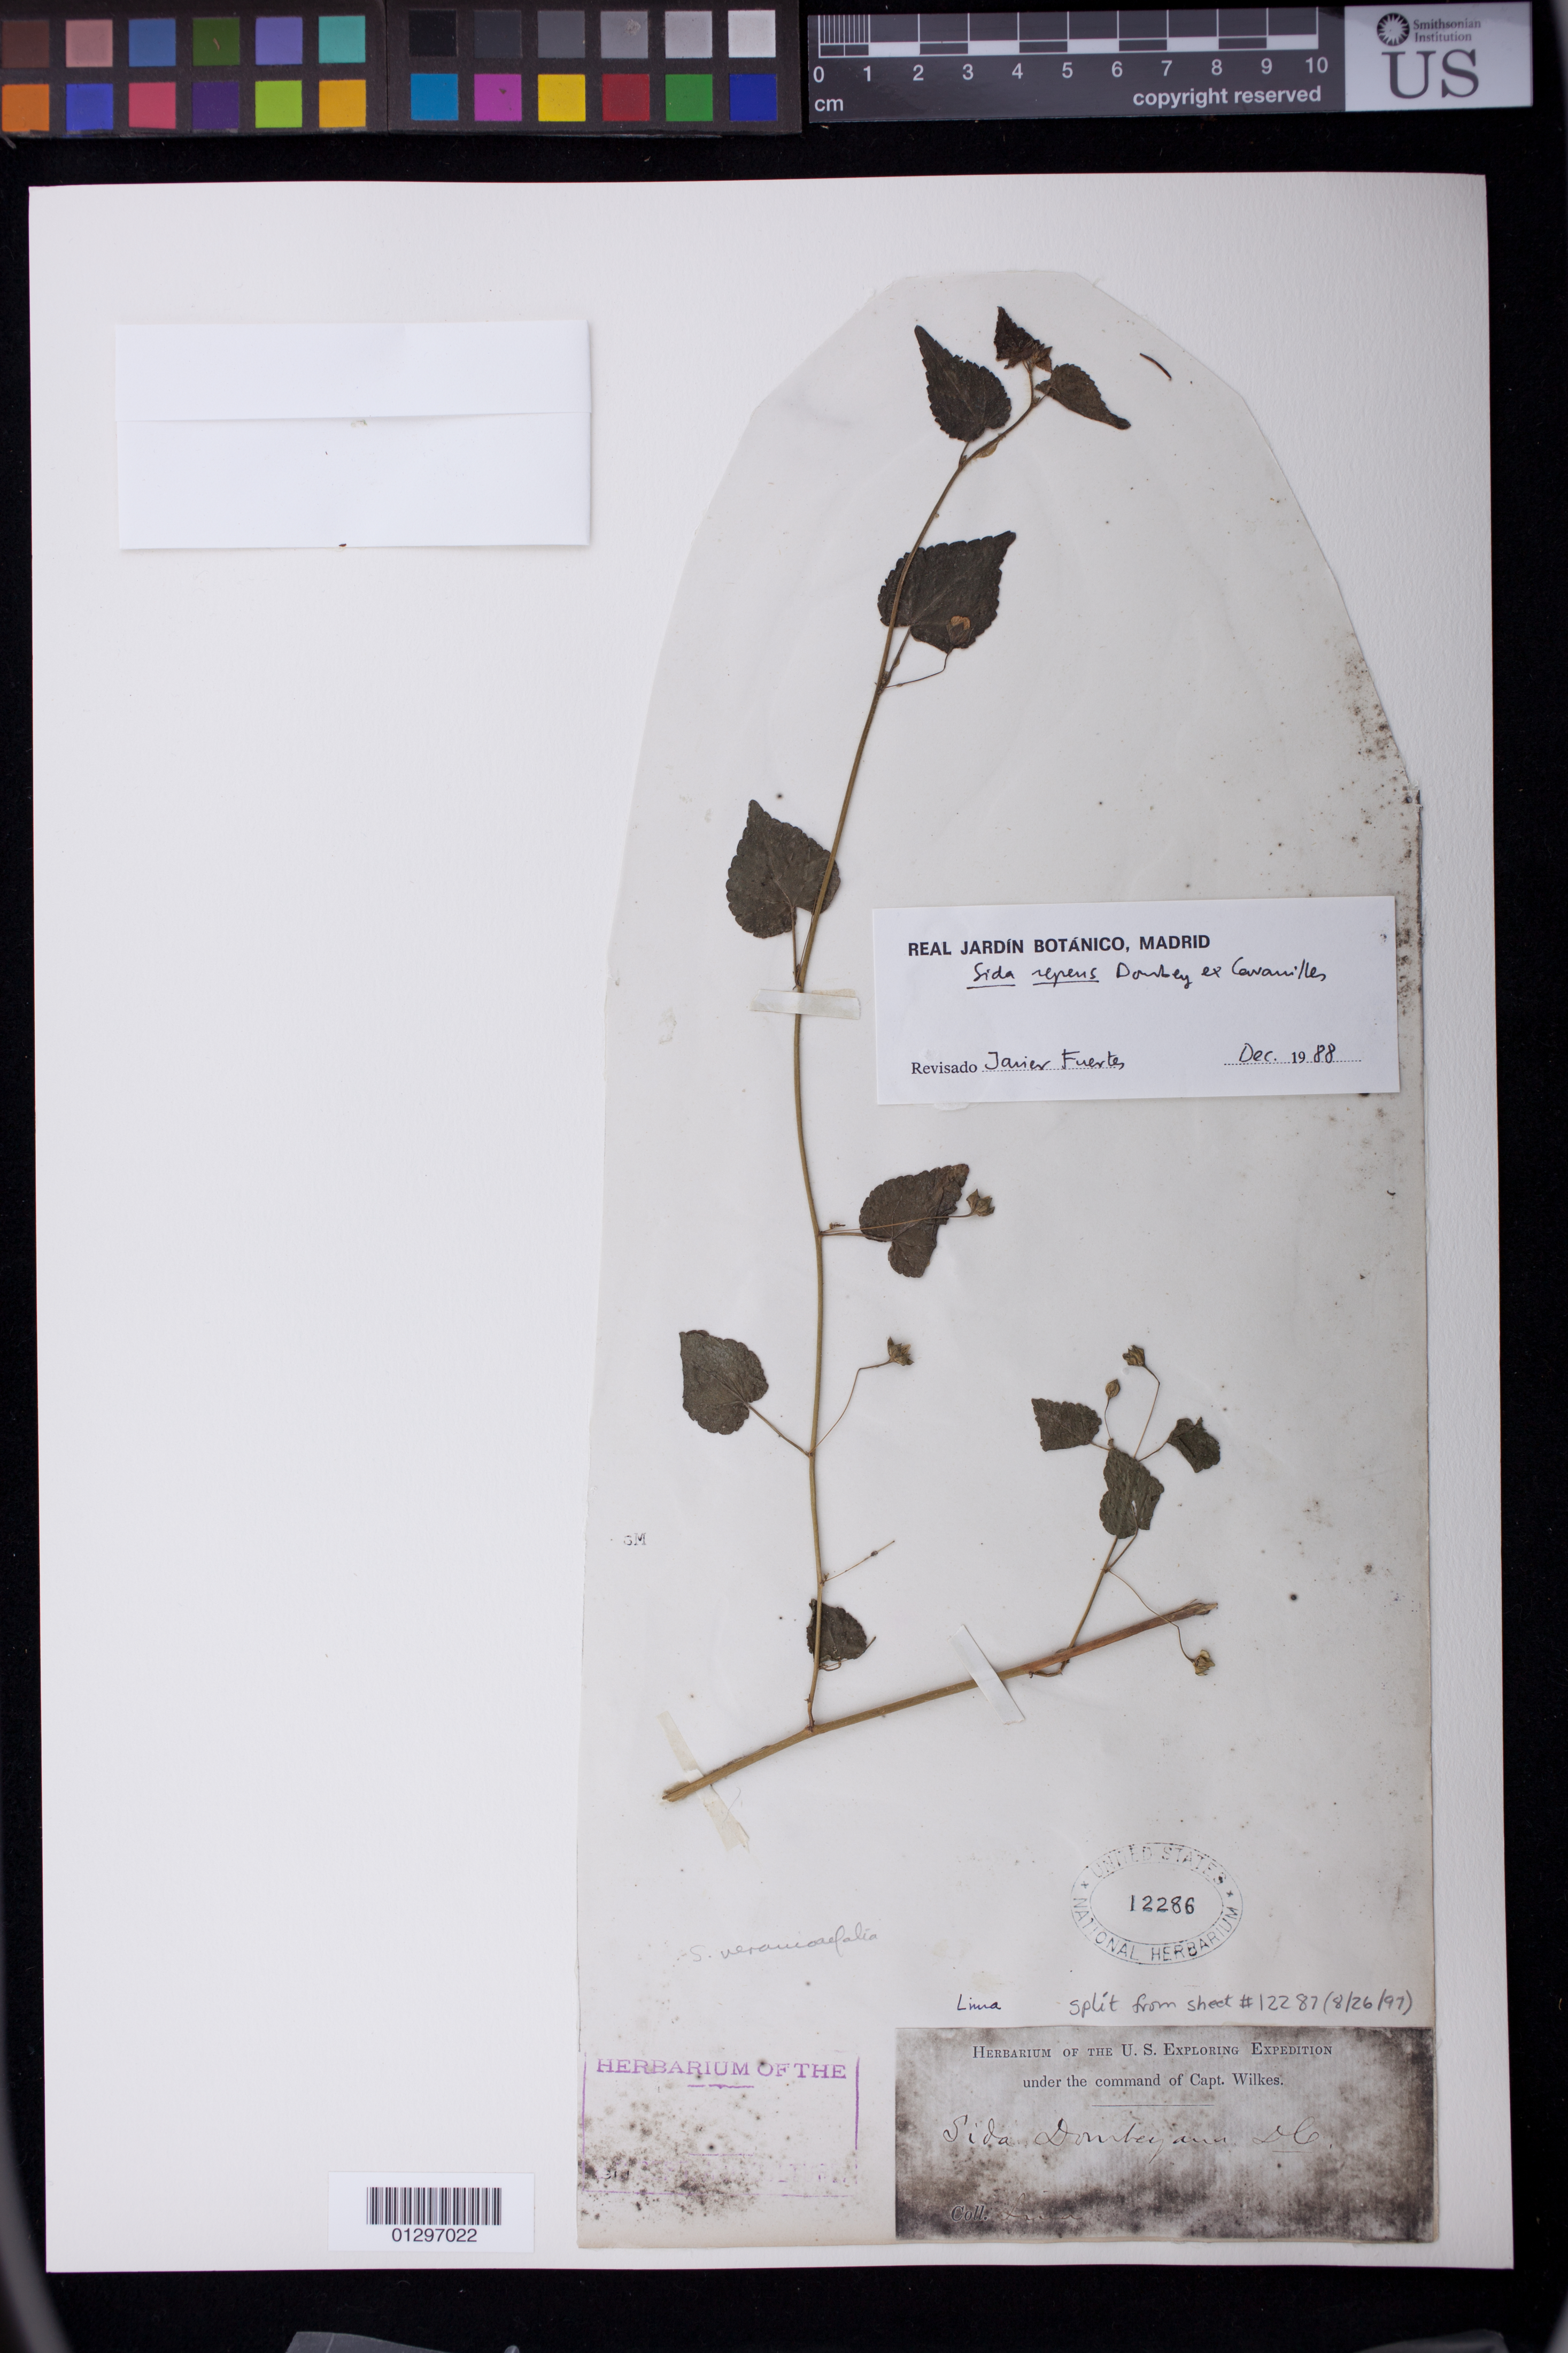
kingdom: Plantae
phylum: Tracheophyta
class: Magnoliopsida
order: Malvales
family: Malvaceae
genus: Sida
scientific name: Sida repens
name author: Dombey ex Cav.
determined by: Fuertes, J.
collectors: Wilkes Explor. Exped.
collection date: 1838/1842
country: Peru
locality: Lima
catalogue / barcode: US 12286